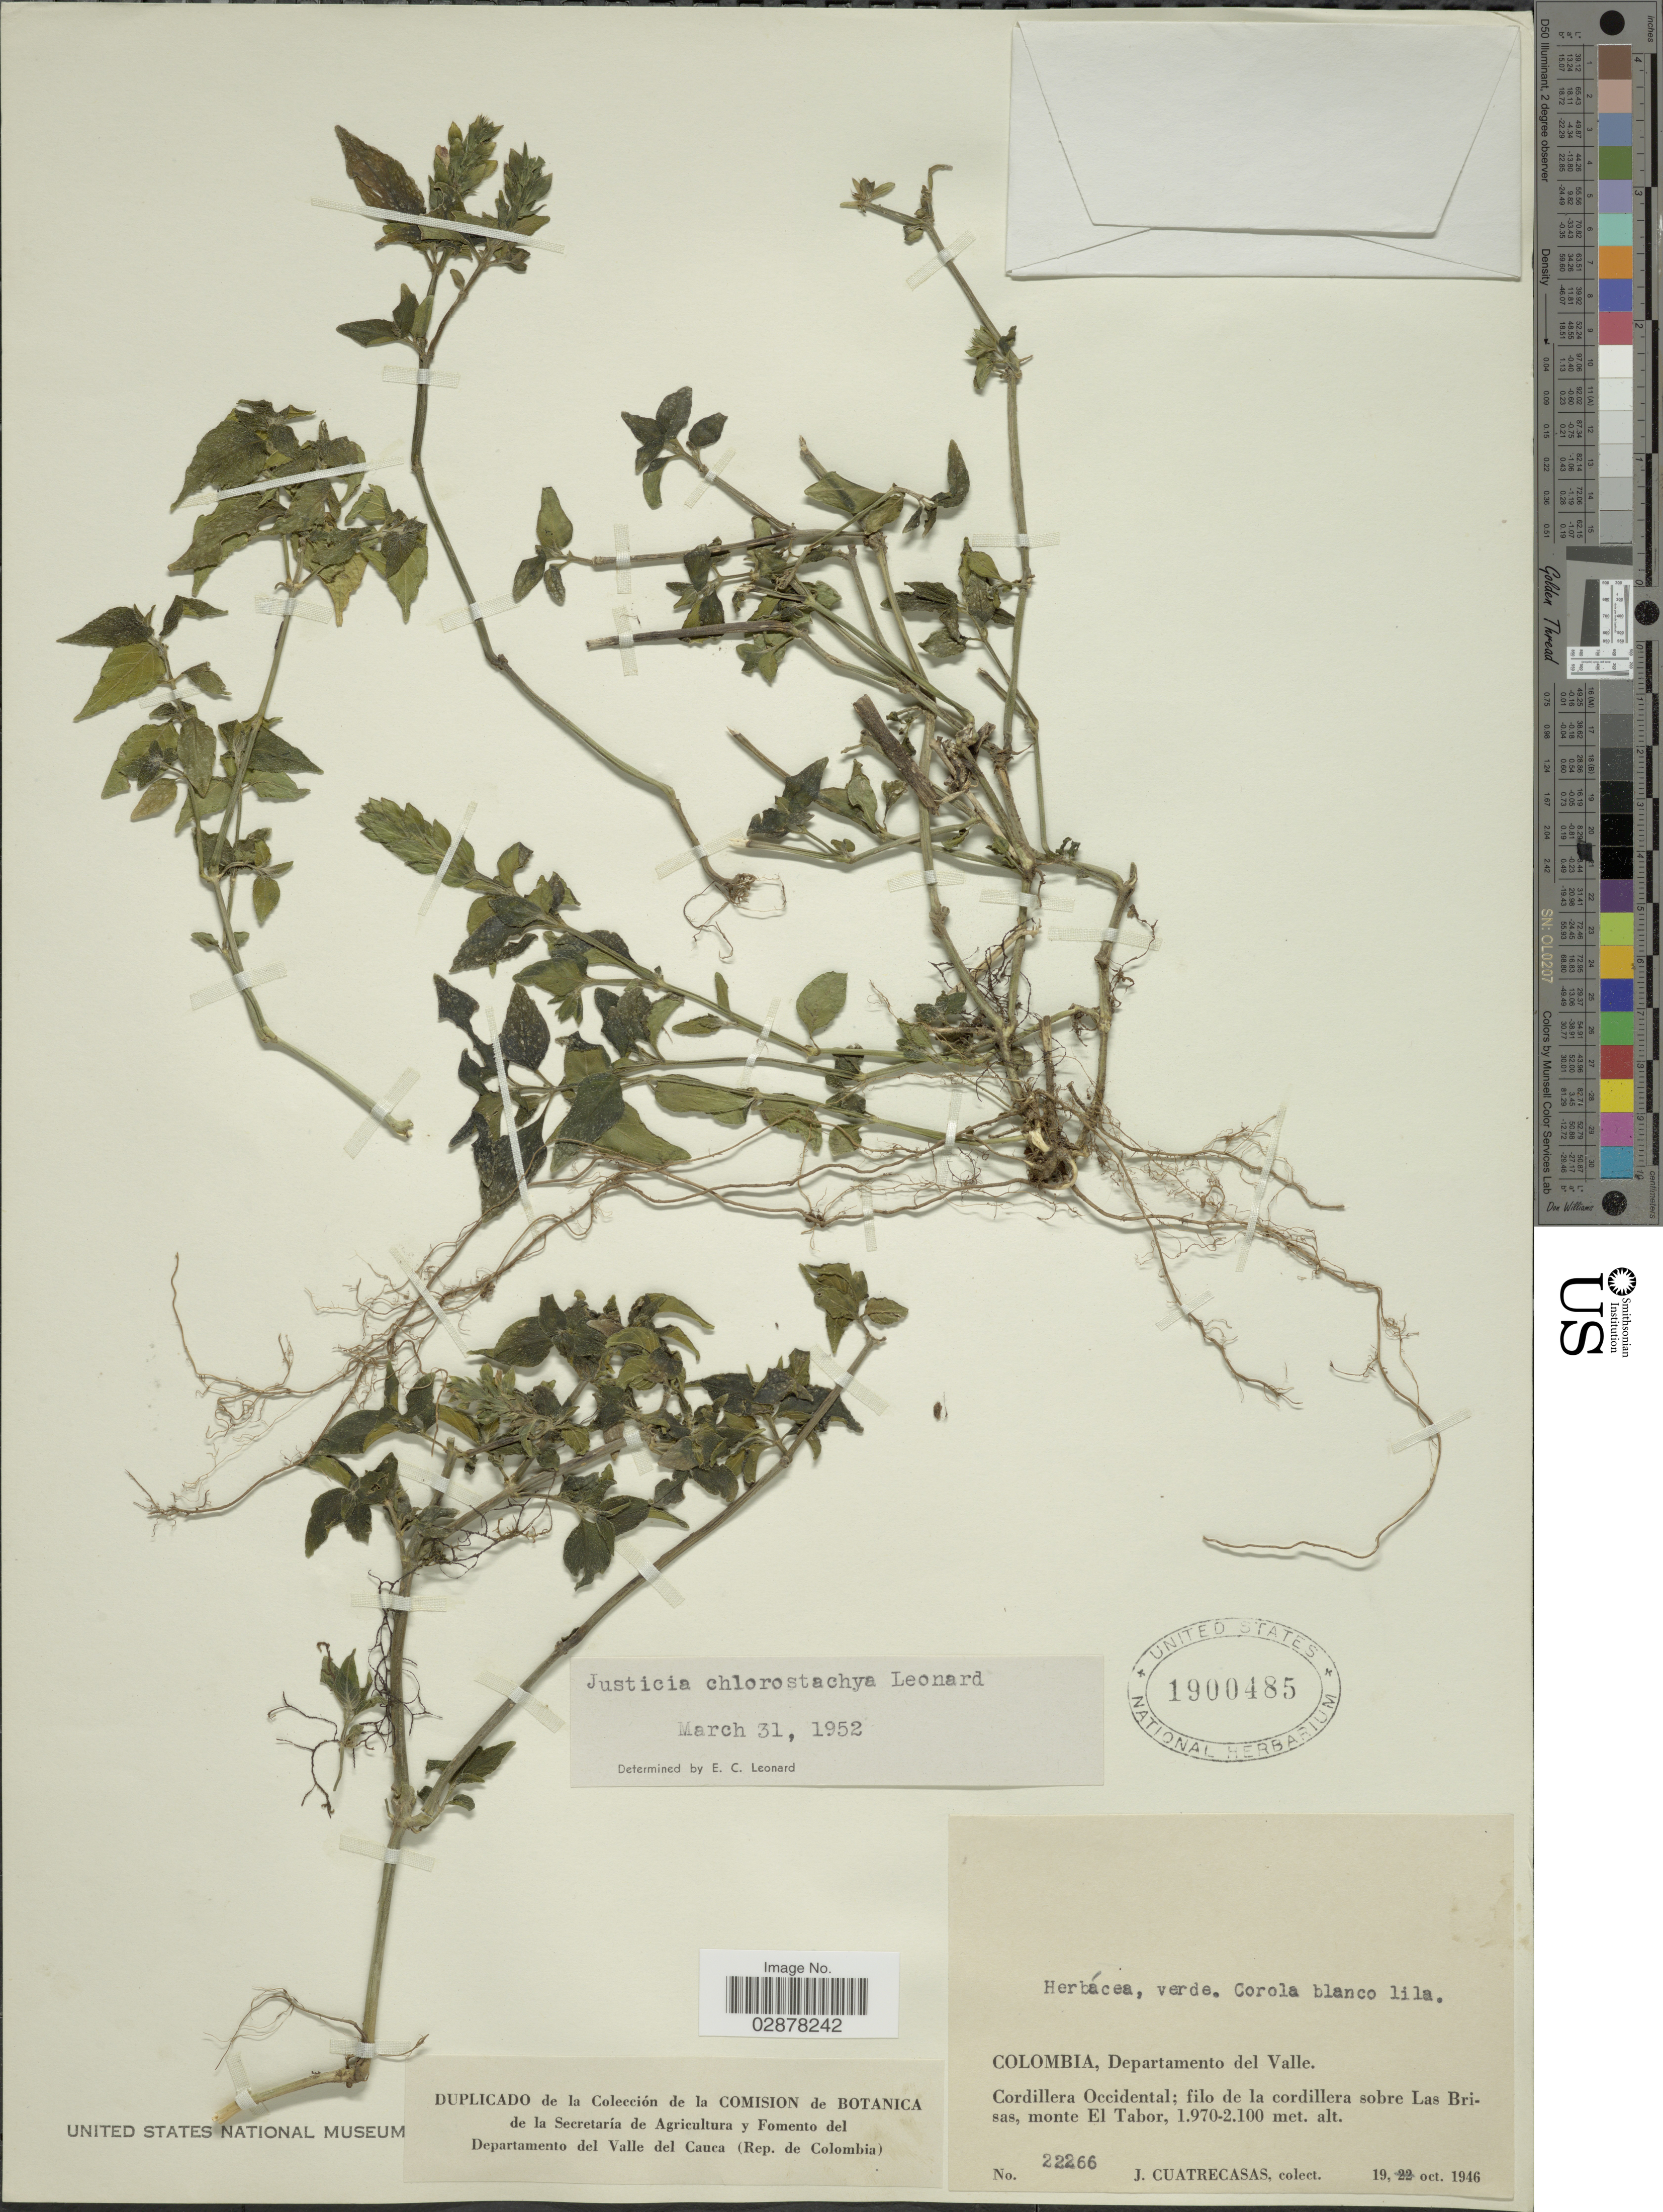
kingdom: Plantae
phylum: Tracheophyta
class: Magnoliopsida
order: Lamiales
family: Acanthaceae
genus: Justicia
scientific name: Justicia chlorostachya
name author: Leonard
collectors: J. Cuatrecasas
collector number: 22266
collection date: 1946-10-19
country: Colombia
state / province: Valle del Cauca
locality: Departamento del Valle, Cordillera Occidental, filo de la cordillera sobre Las Brisas, monte El Tabor.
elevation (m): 1970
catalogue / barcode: US 1900485